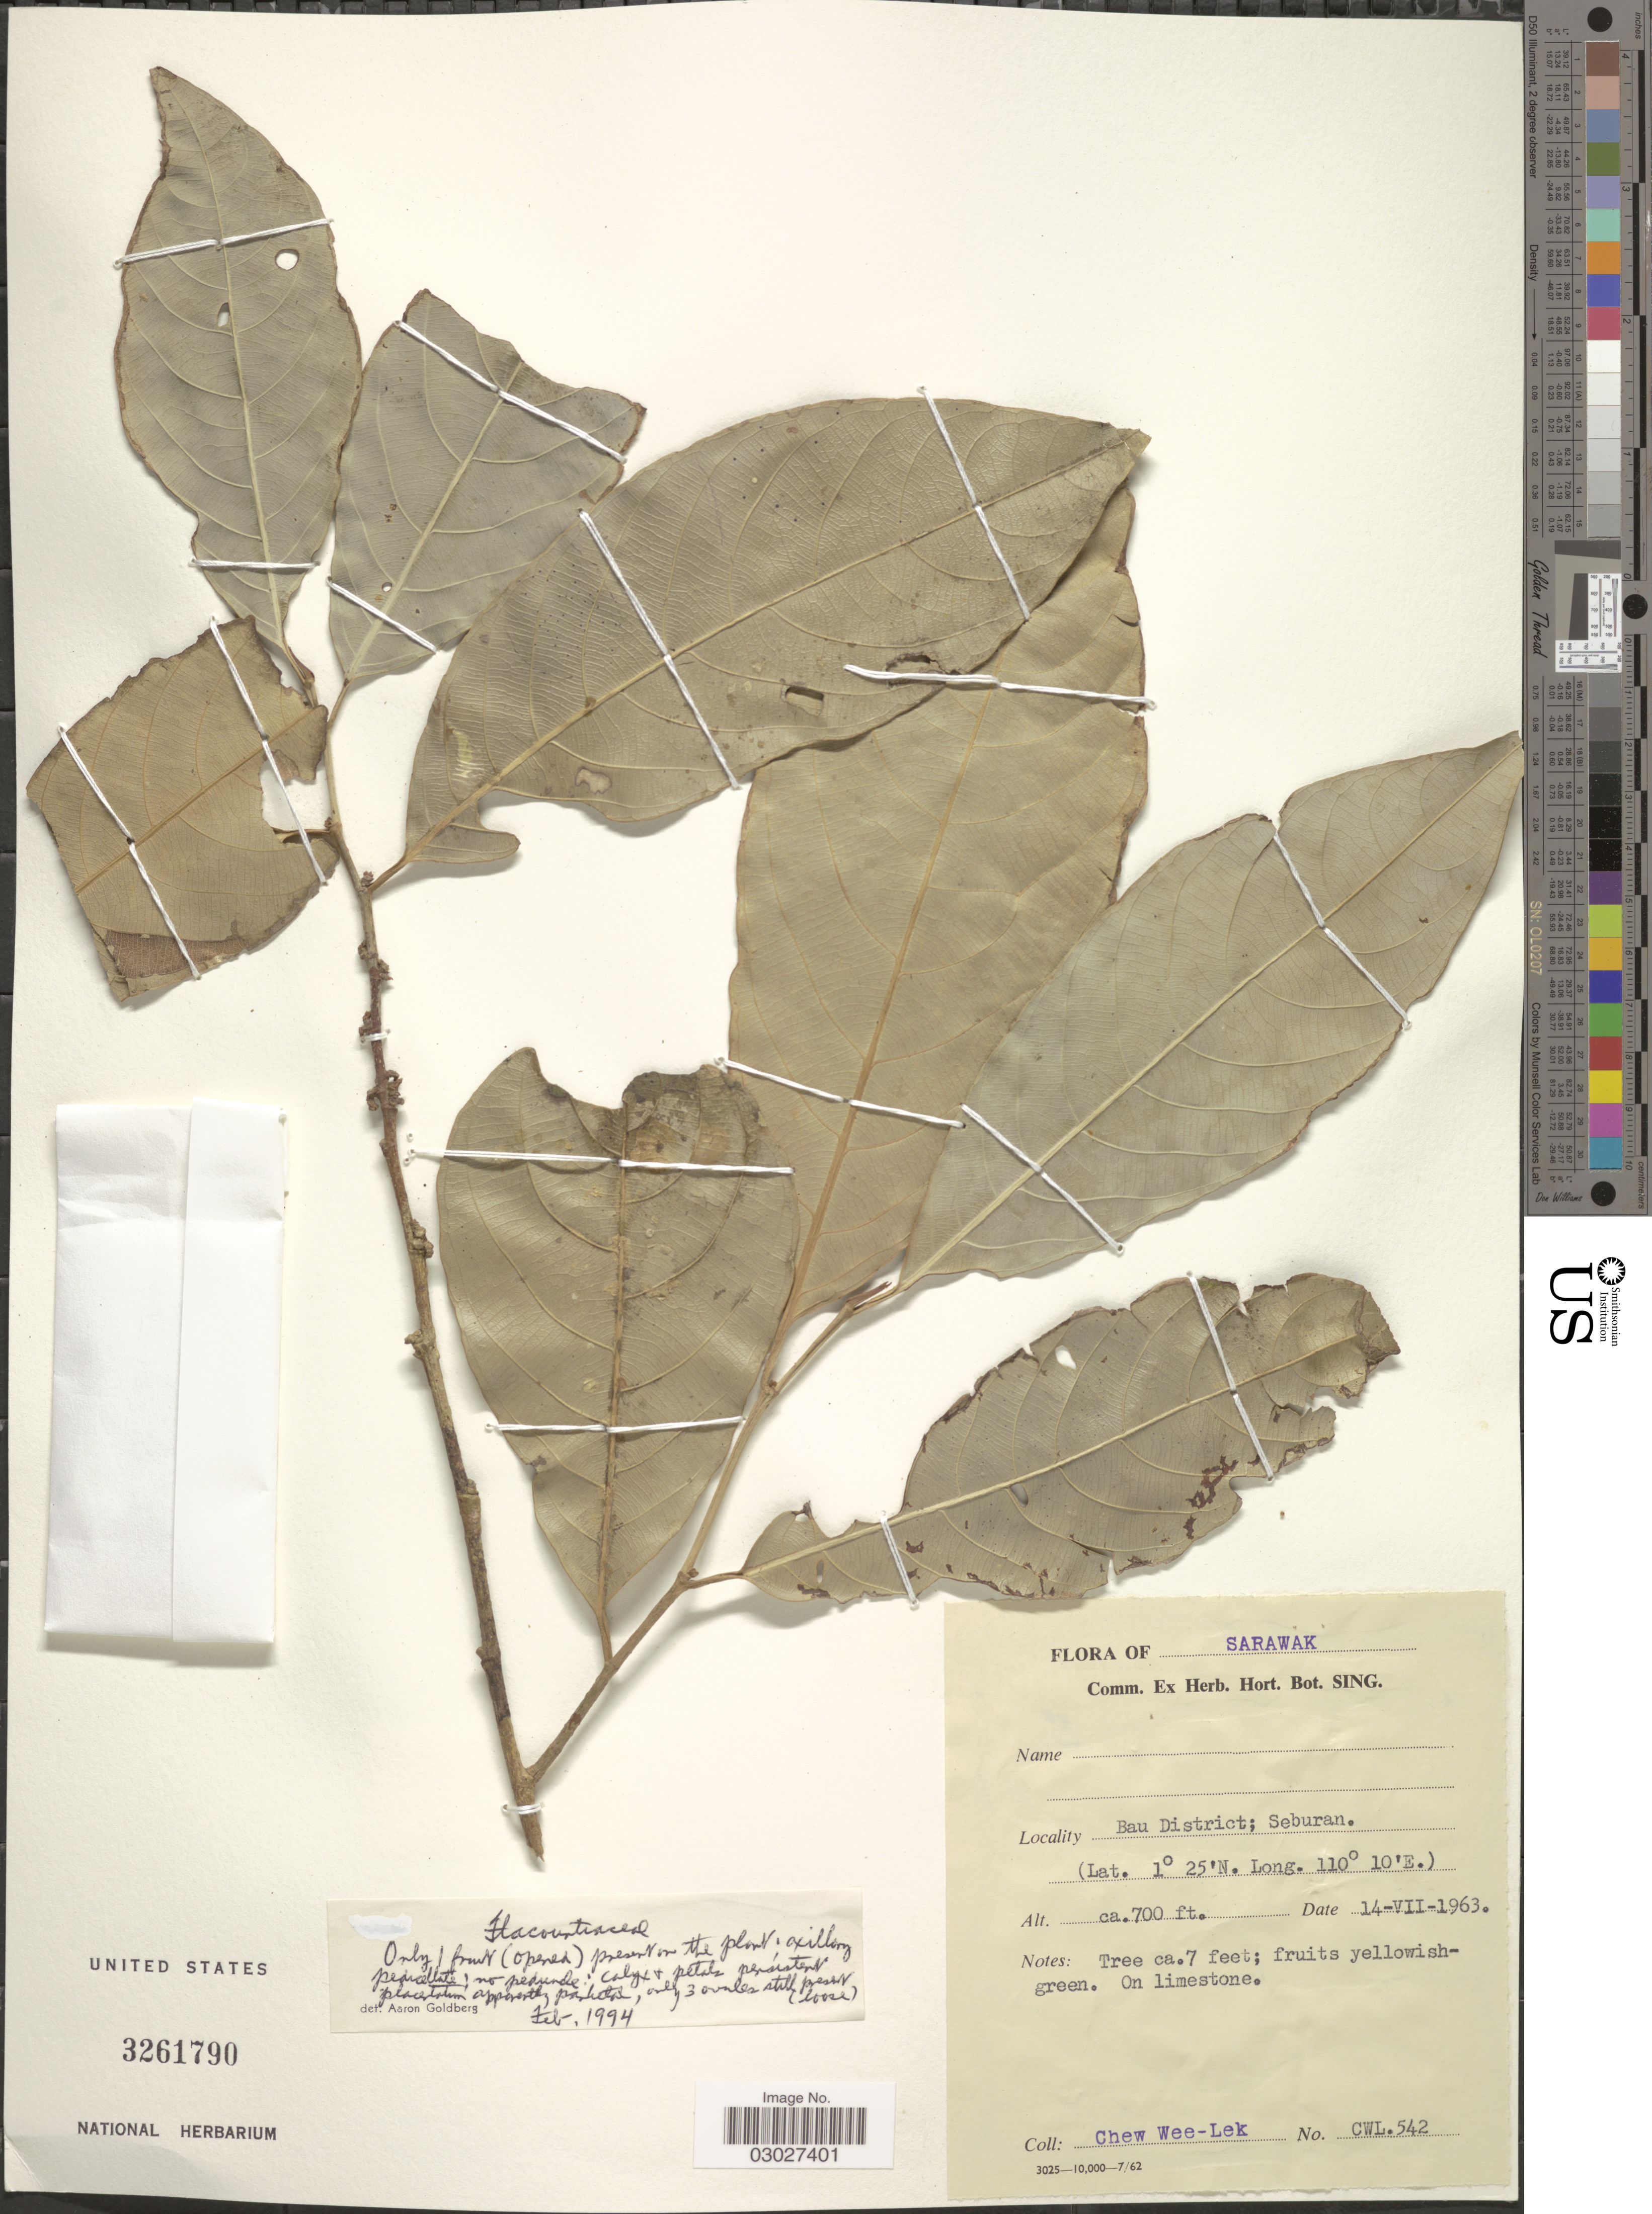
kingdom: Plantae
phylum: Tracheophyta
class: Magnoliopsida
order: Malpighiales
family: Salicaceae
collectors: W. Chew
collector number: CWL 542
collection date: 1963-07-14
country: Malaysia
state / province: Sarawak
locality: Bau District; Seburan.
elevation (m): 213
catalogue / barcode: US 3261790